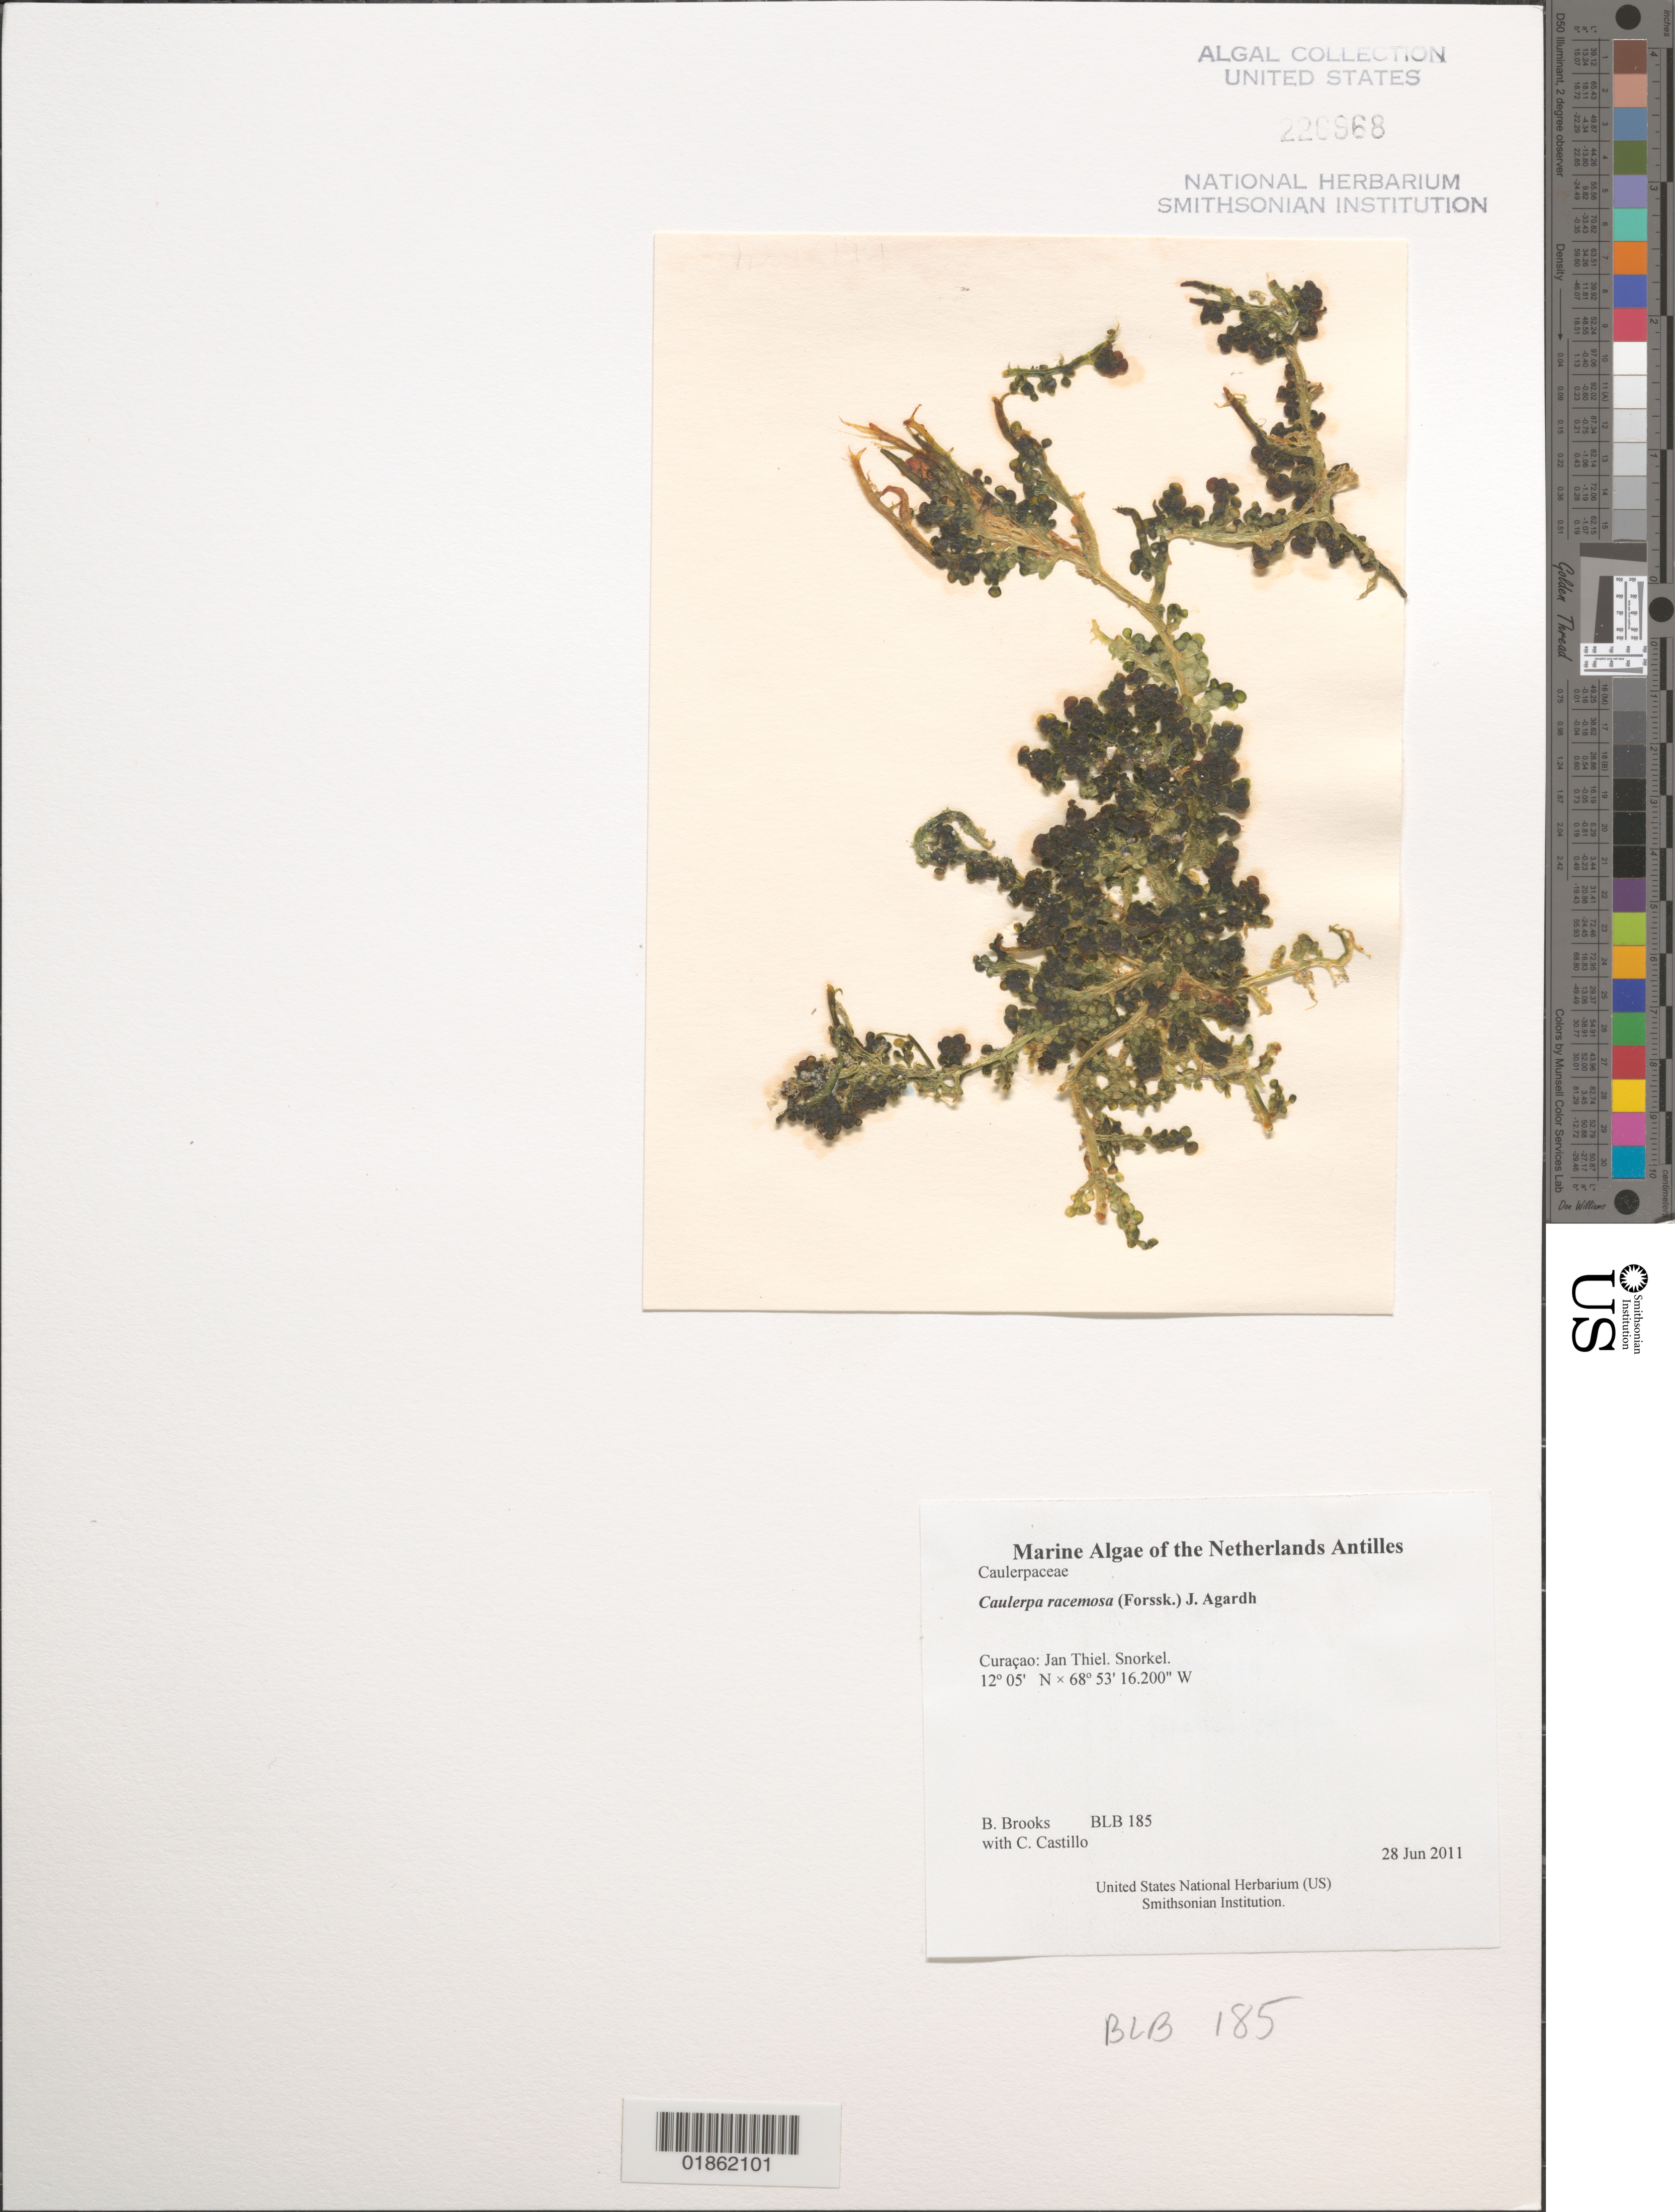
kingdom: Plantae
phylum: Chlorophyta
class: Ulvophyceae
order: Bryopsidales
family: Caulerpaceae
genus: Caulerpa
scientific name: Caulerpa racemosa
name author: (Forssk.) J. Agardh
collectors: B. Brooks & C. Castillo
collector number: BLB 185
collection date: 2011-06-28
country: Curaçao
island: Curaçao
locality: Jan Thiel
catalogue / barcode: US 226968